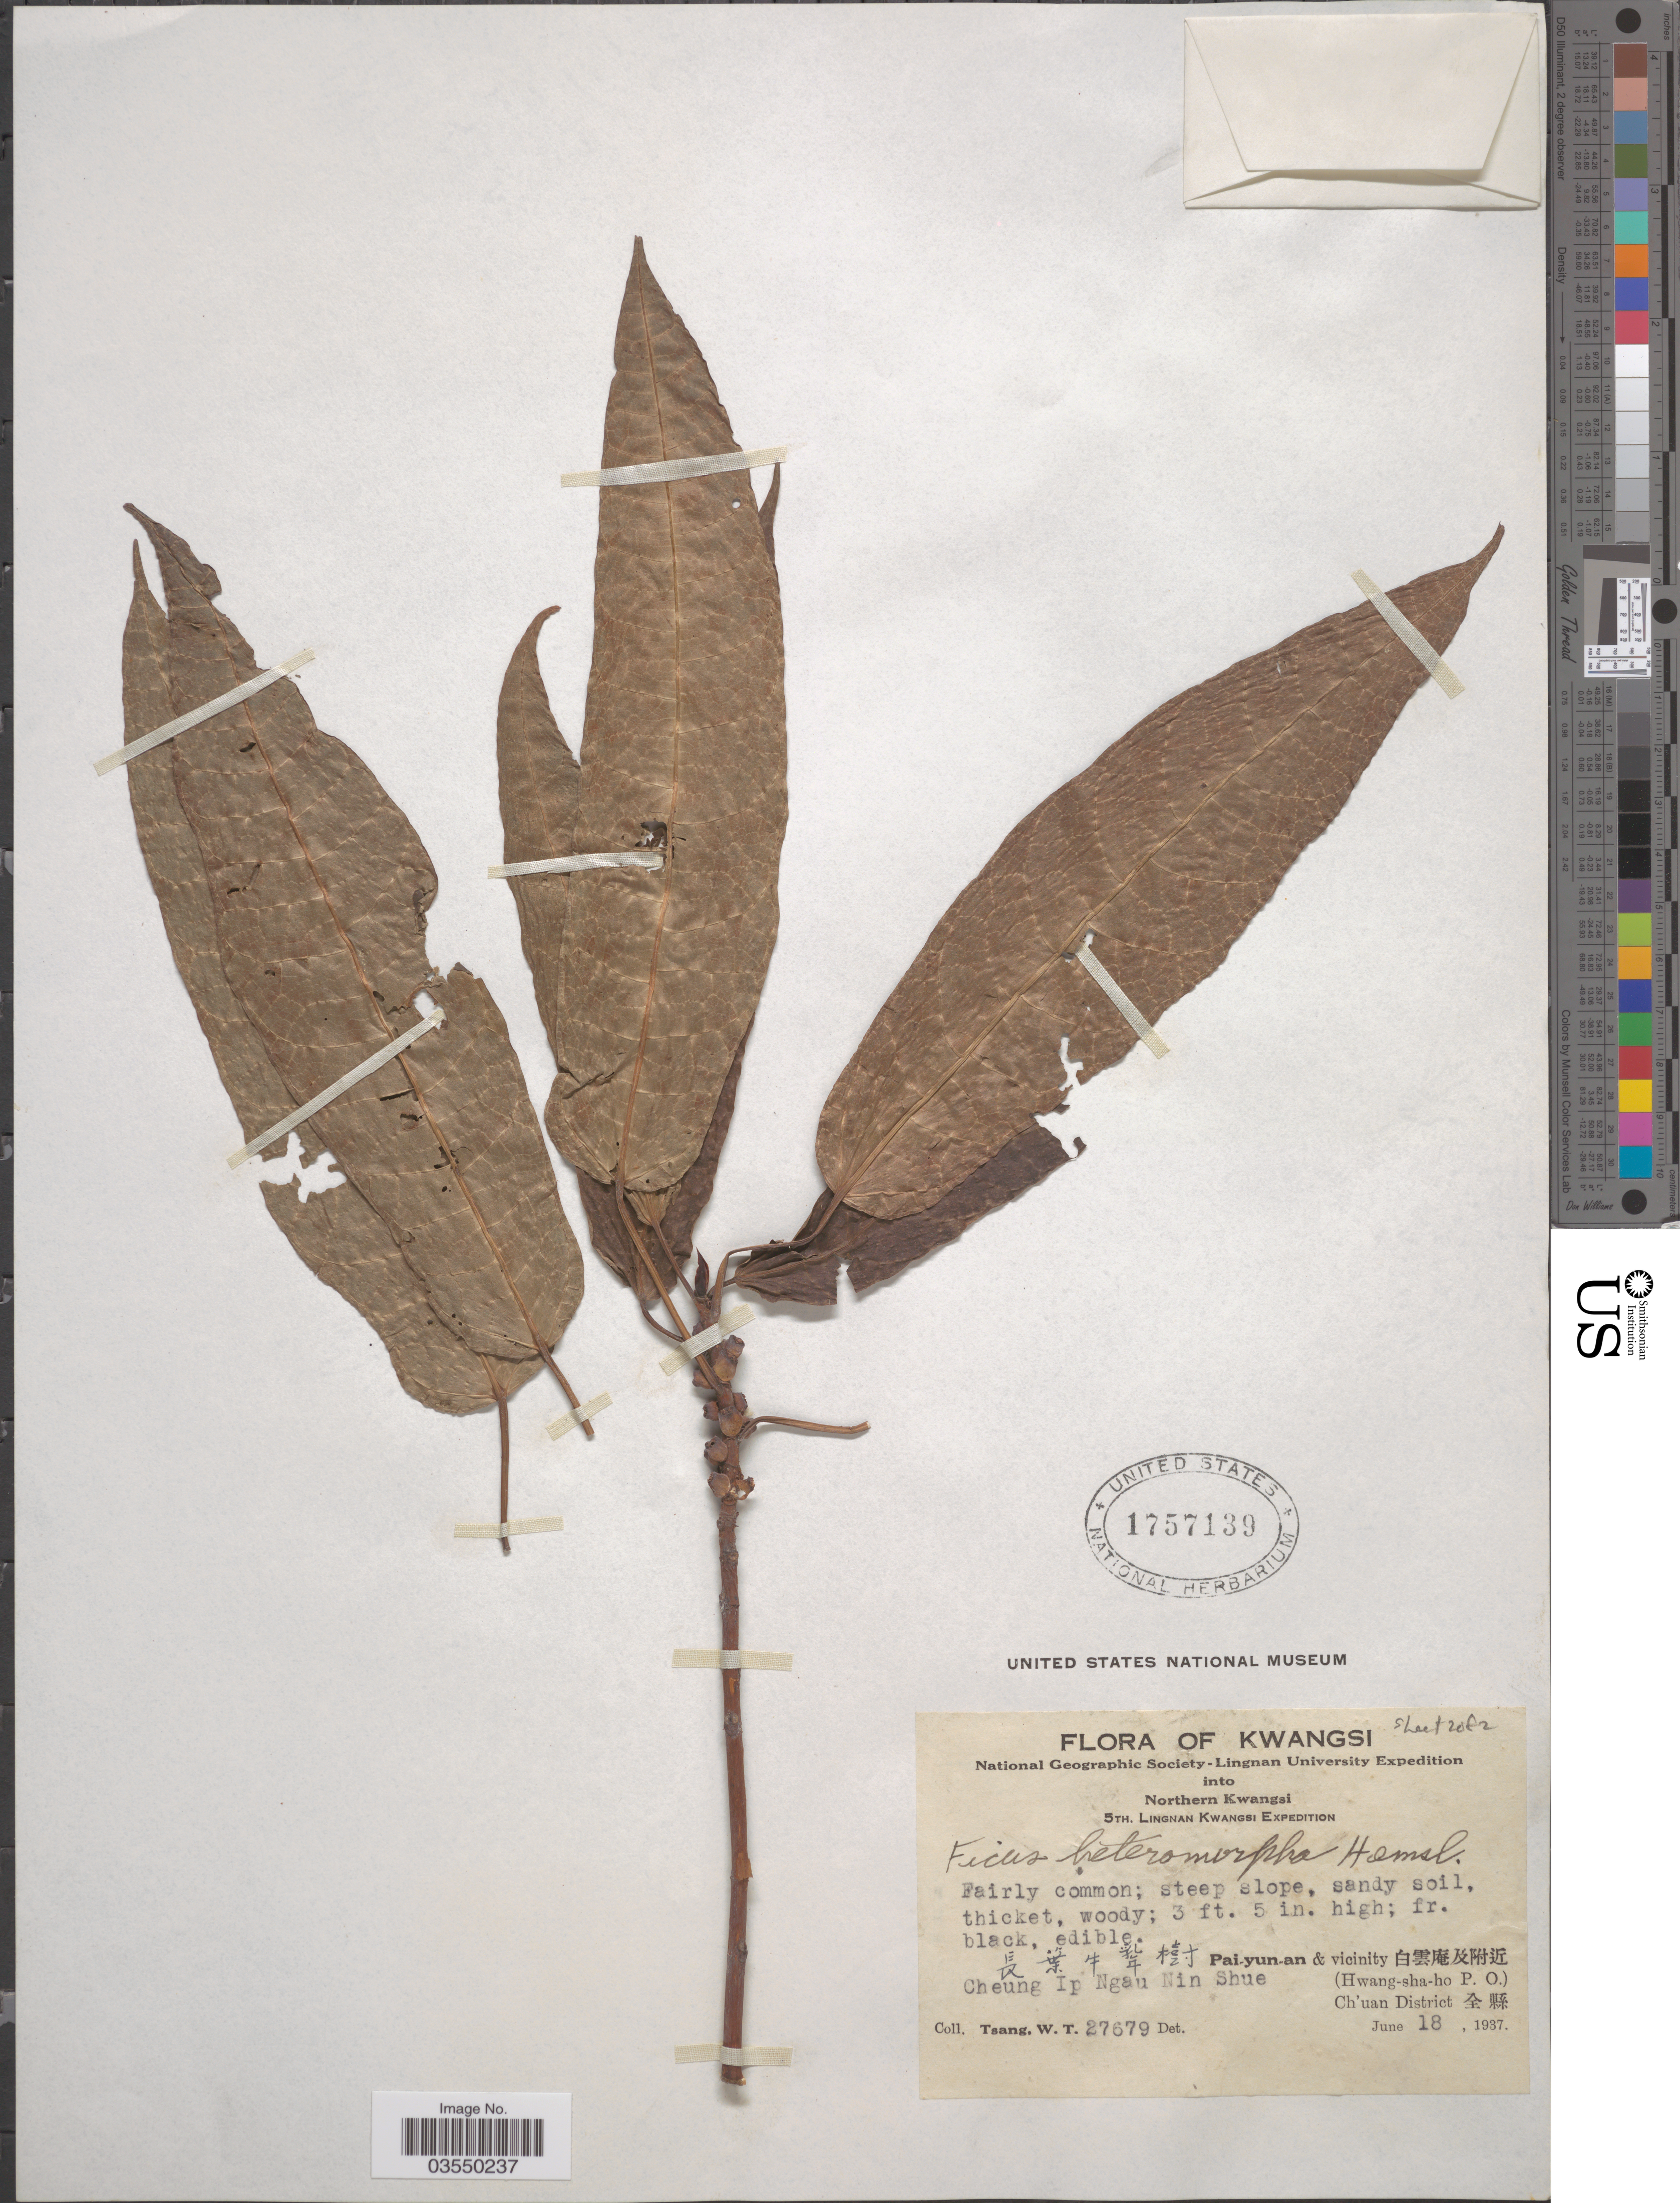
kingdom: Plantae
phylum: Tracheophyta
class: Magnoliopsida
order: Rosales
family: Moraceae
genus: Ficus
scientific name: Ficus heteromorpha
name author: Hemsl.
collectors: W. T. Tsang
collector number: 27679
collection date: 1937-06-18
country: China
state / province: Guangxi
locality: Kwangsi. Northern Kwangsi. X. Cheung Ip Ngau Nin Shue. Pai-yun-an & vicinity X. (Hwang-sha-ho P. O.) Ch'uan District X.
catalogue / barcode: US 1757139